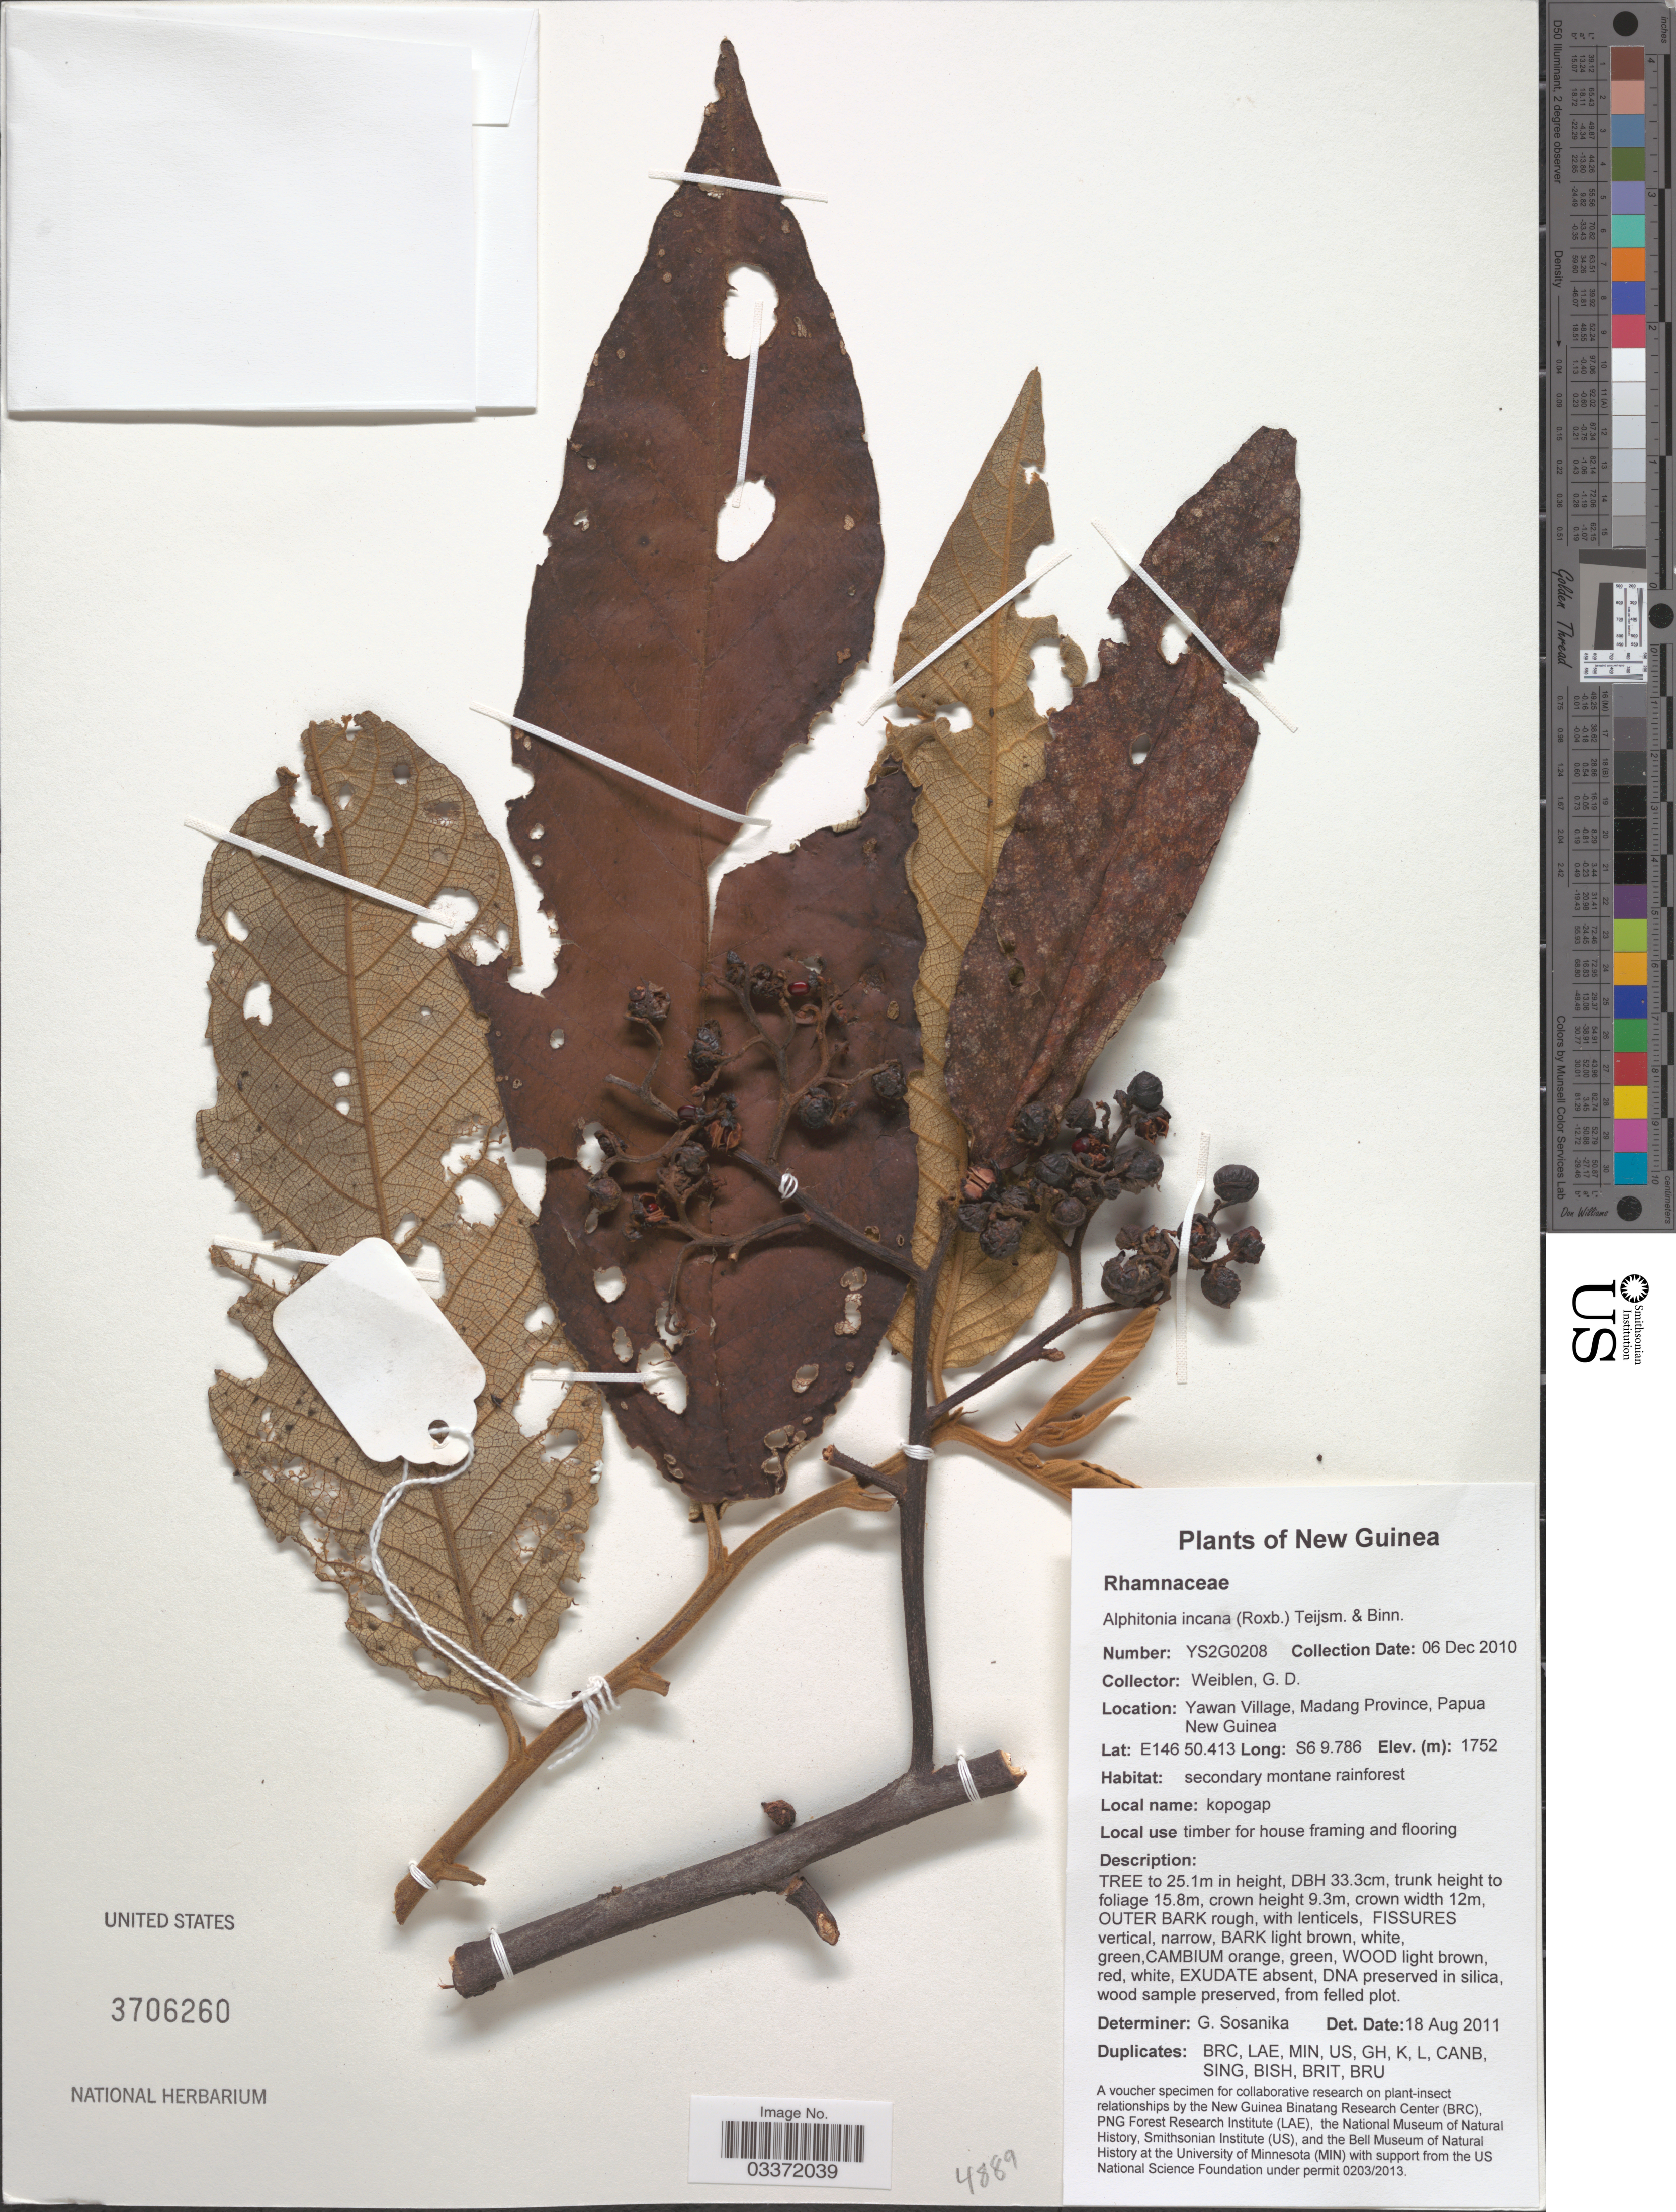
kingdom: Plantae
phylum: Tracheophyta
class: Magnoliopsida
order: Rosales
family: Rhamnaceae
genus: Alphitonia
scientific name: Alphitonia incana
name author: (Roxb.) Teisjm. & Binn. ex Kurz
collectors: G. D. Weiblen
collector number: YS2G0208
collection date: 2010-12-06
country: Papua New Guinea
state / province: Madang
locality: New Guinea. Yawan Village.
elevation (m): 1752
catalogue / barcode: US 3706260